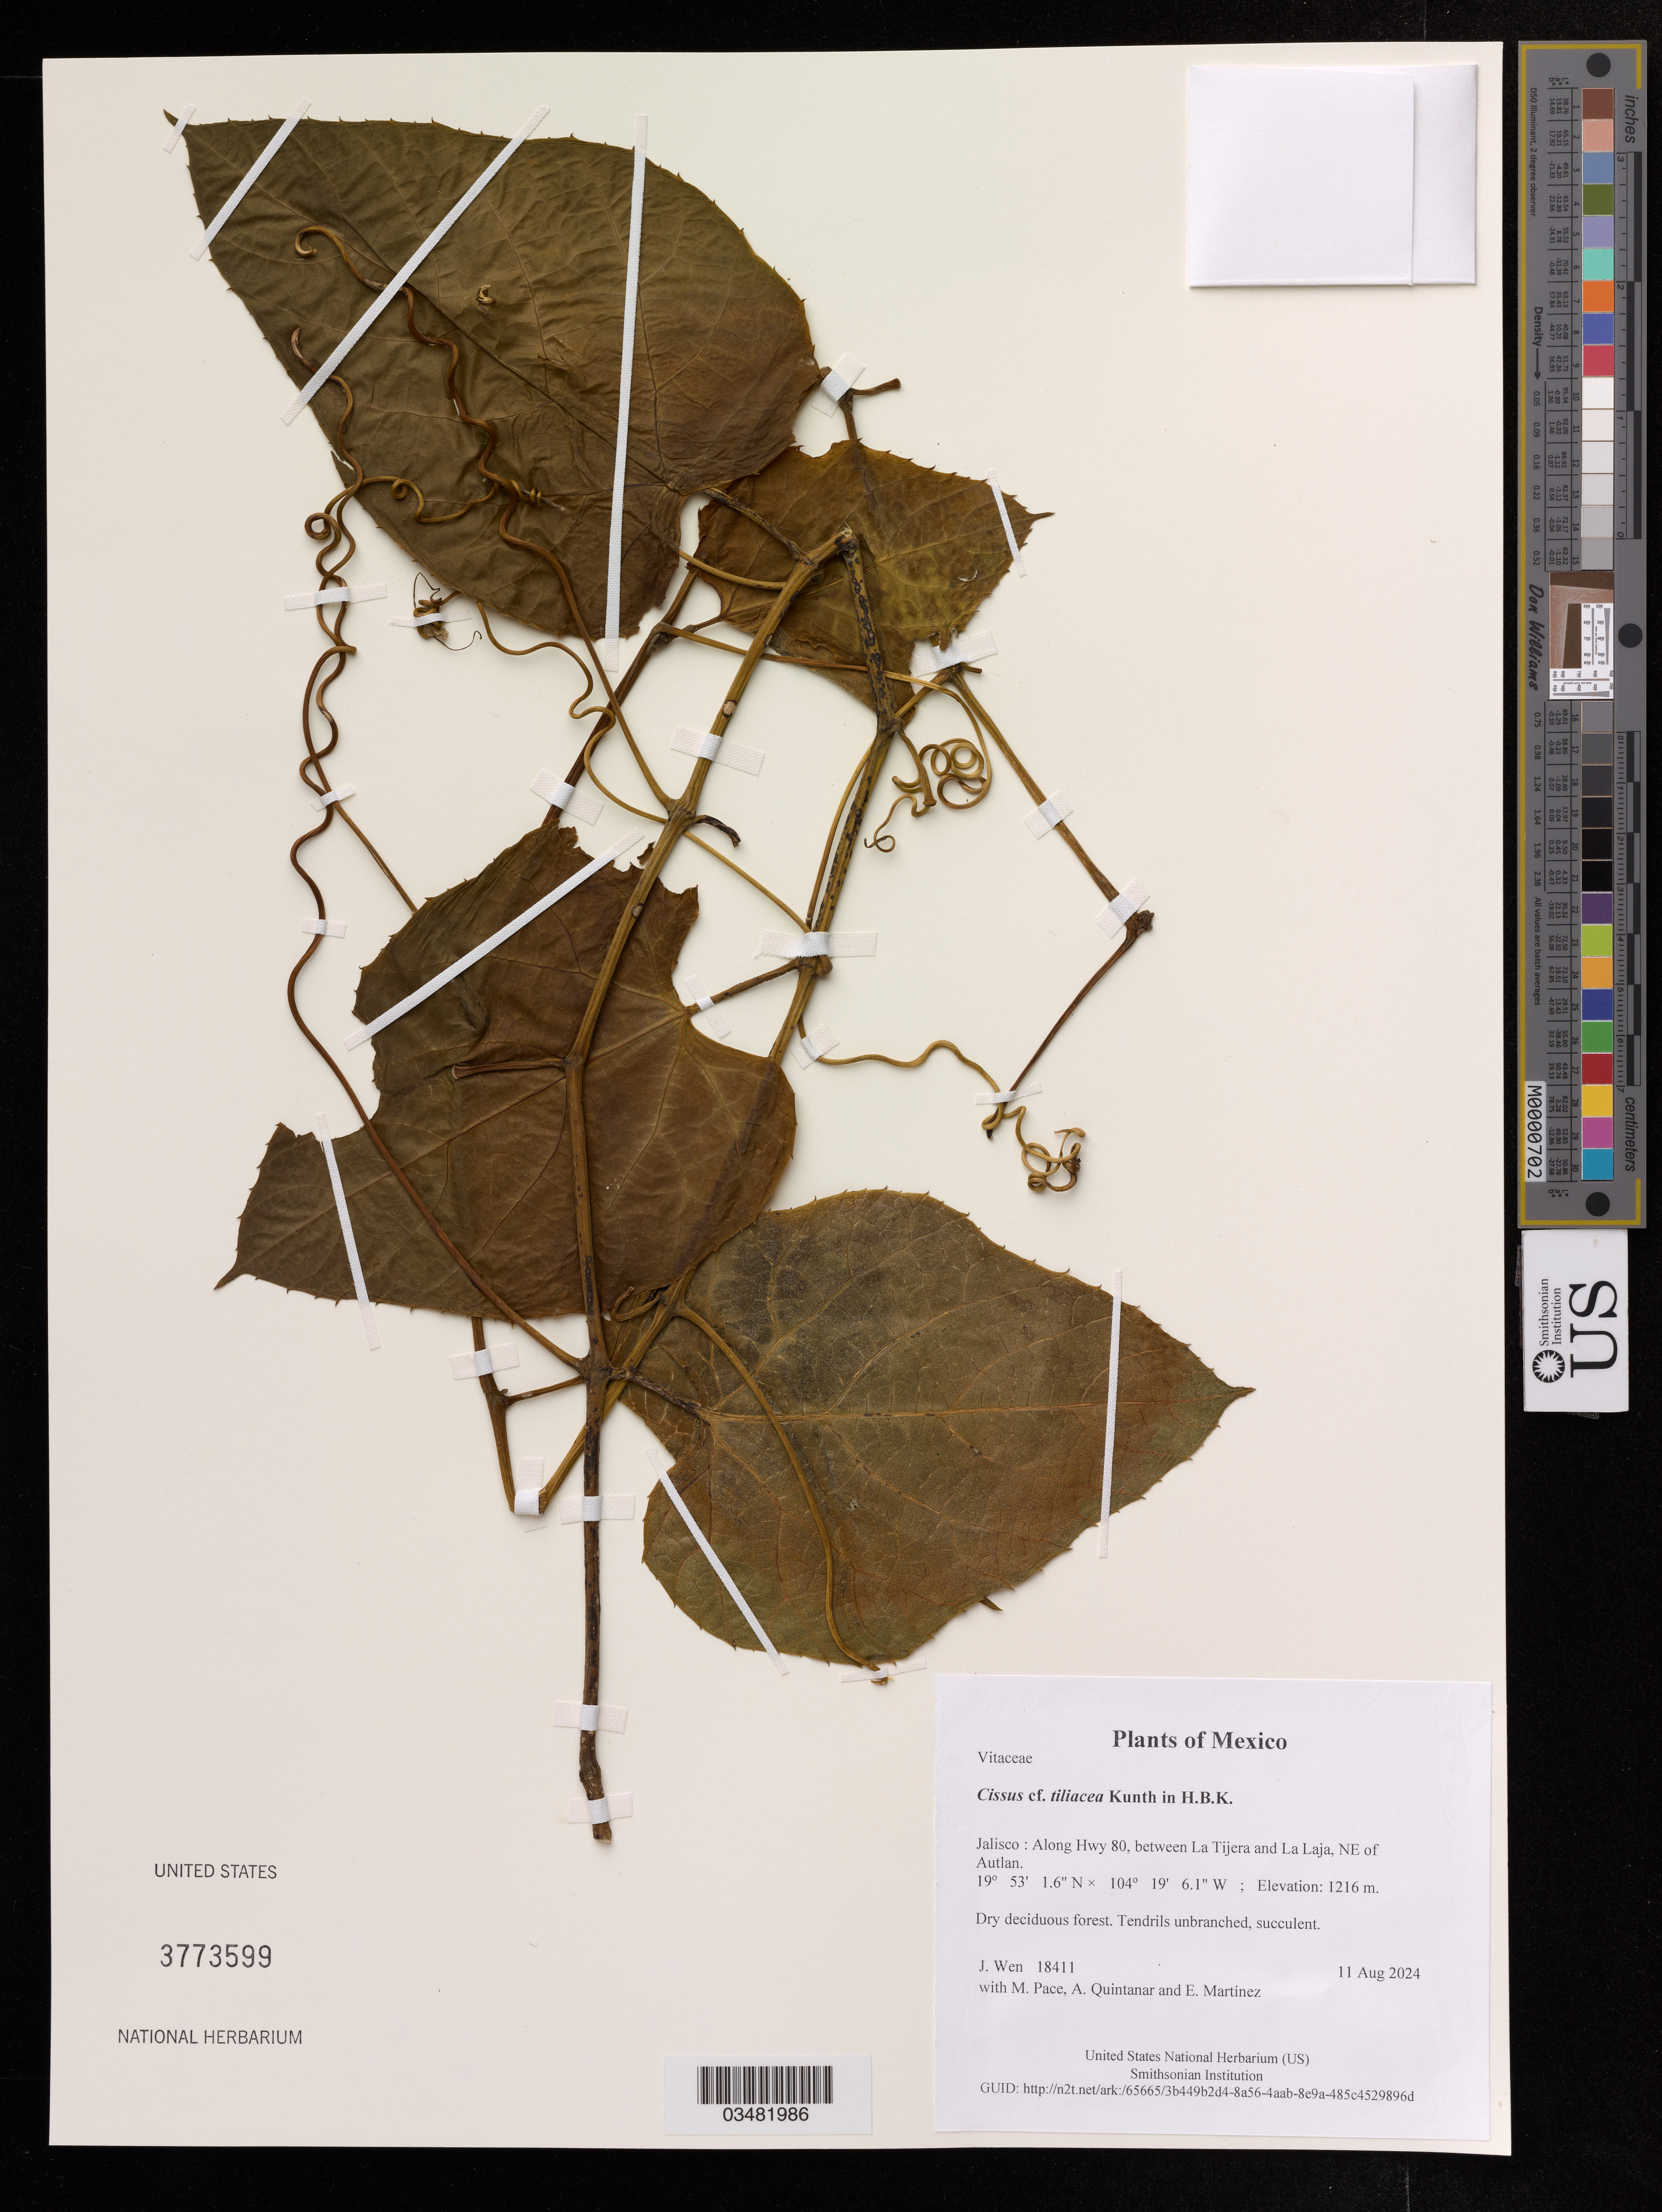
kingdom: Plantae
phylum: Tracheophyta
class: Magnoliopsida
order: Vitales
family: Vitaceae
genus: Cissus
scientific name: Cissus tiliacea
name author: Kunth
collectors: J. Wen, M. Pace, A. Quintanar & E. Martinez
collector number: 18411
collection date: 2024-08-11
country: Mexico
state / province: Jalisco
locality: Along Hwy 80, between La Tijera and La Laja, NE of Autlan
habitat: Dry deciduous forest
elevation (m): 1216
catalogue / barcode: US 3773599